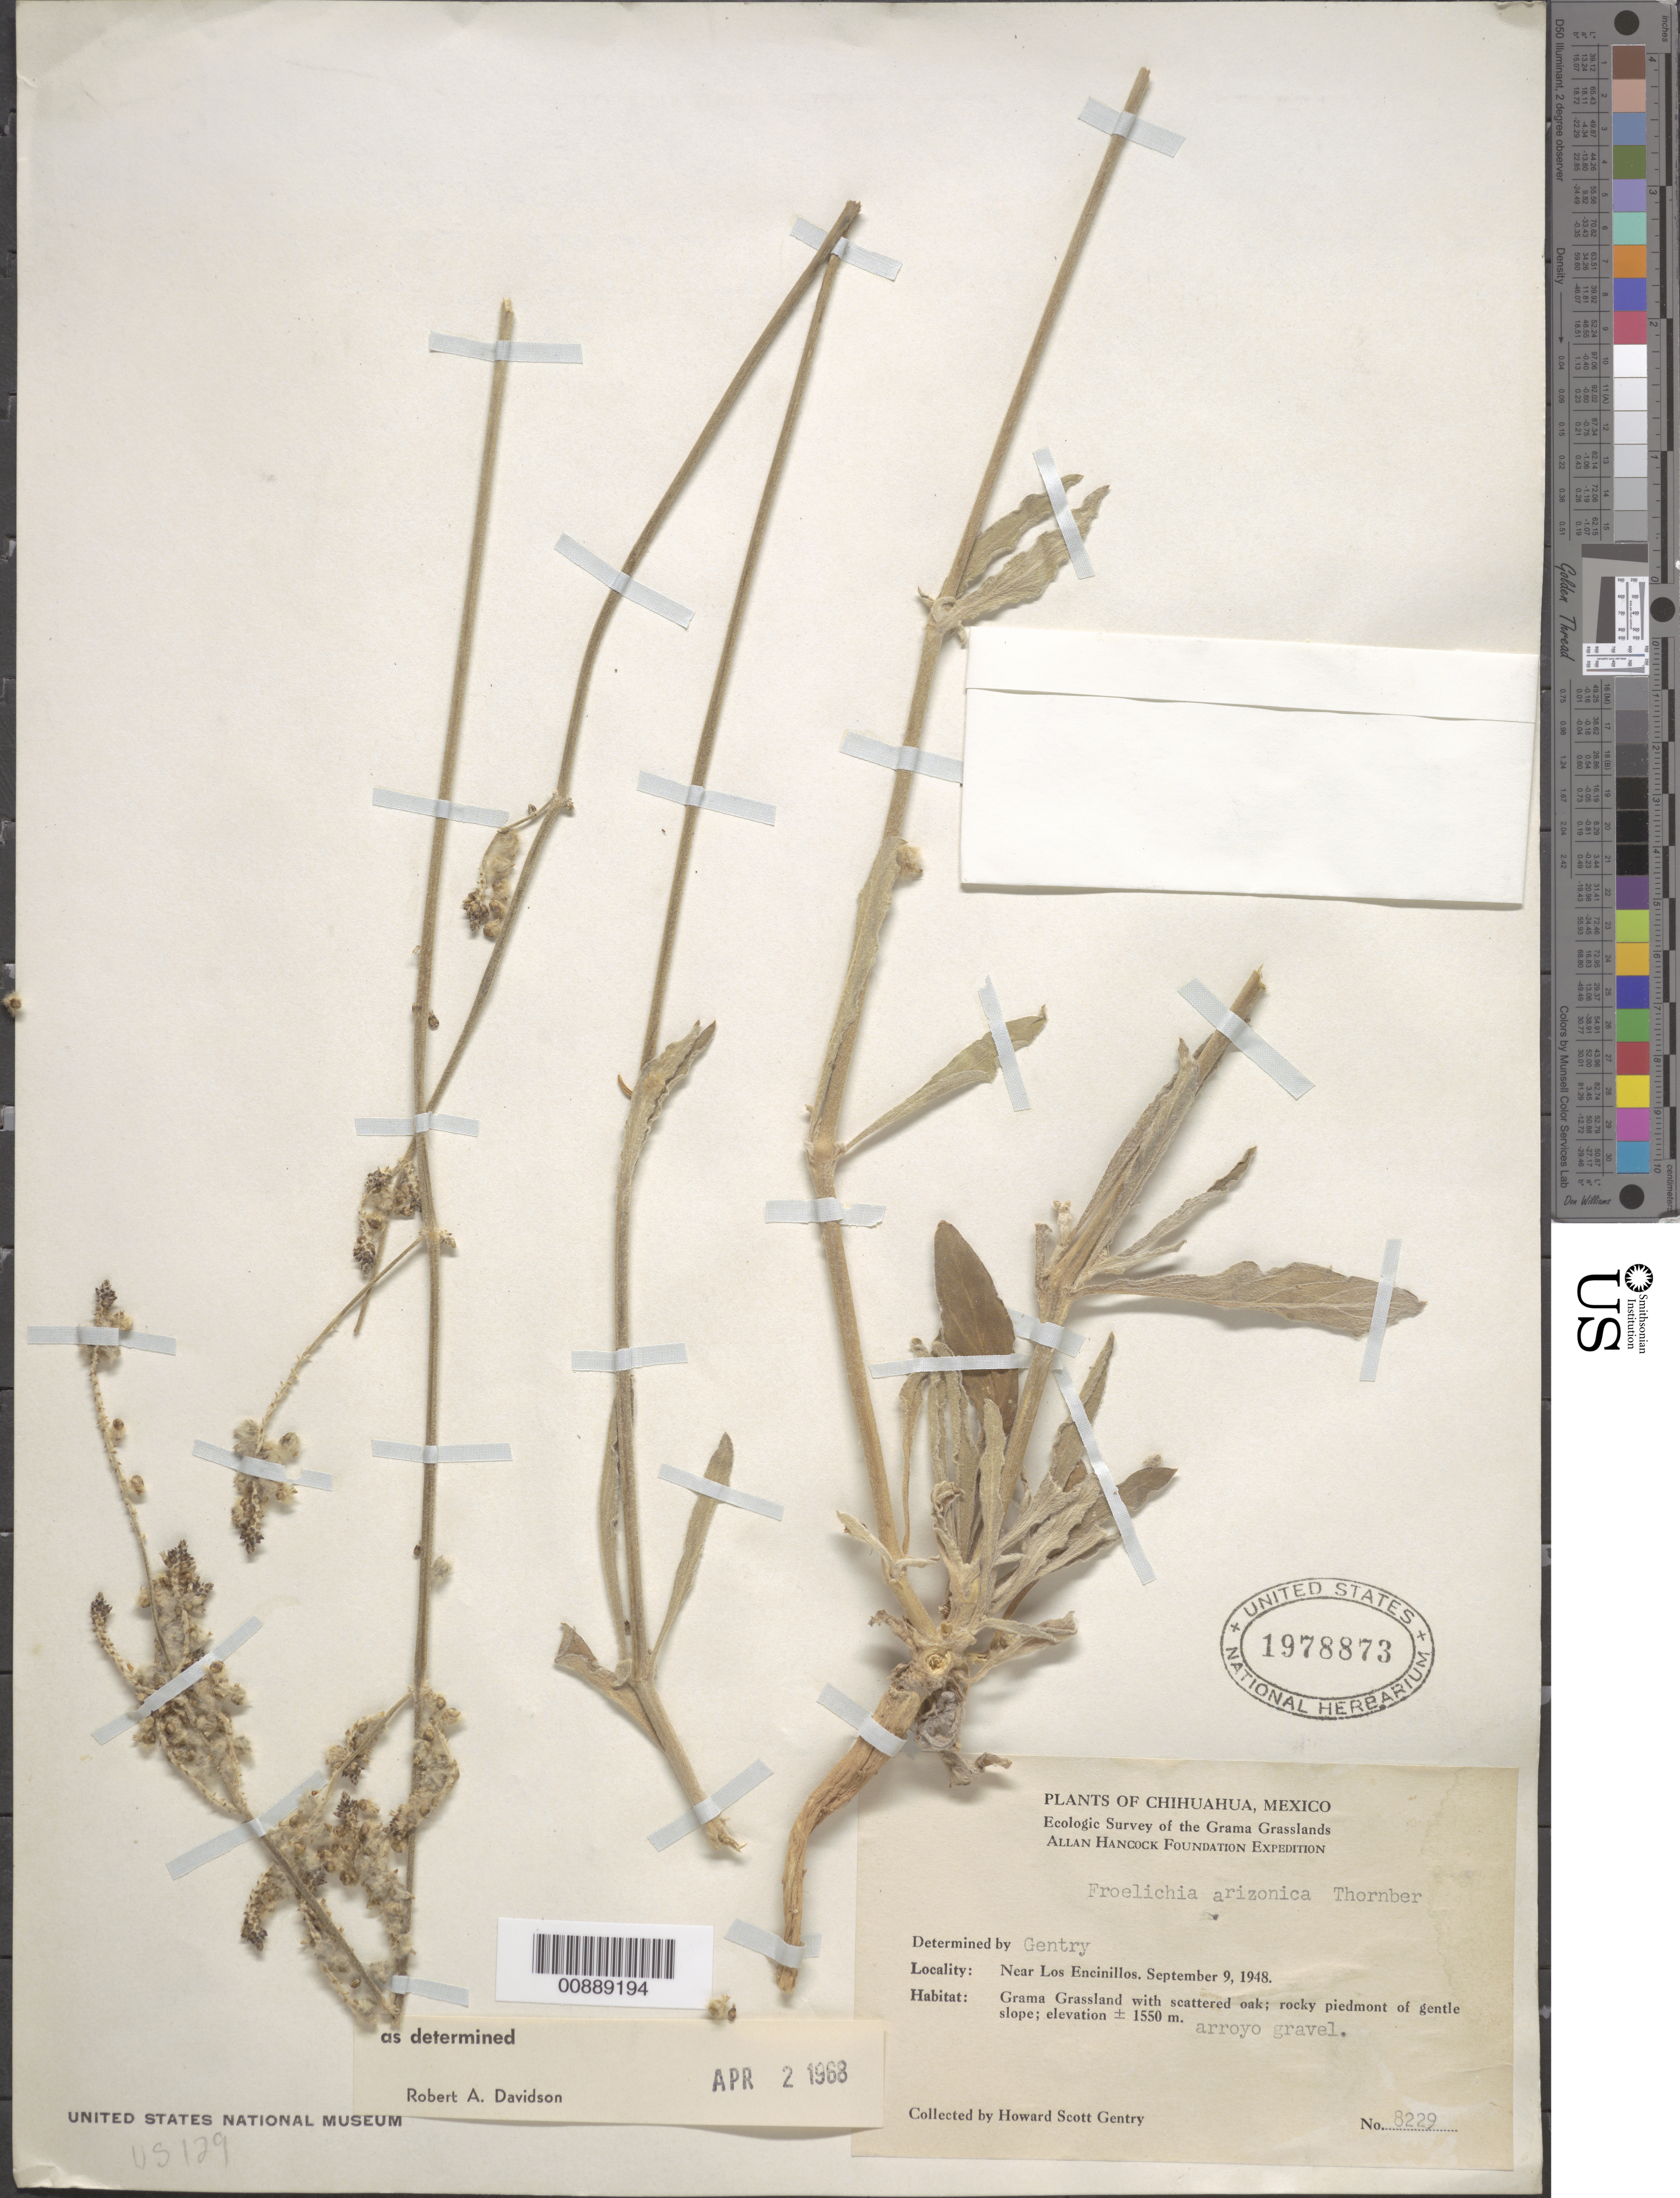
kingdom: Plantae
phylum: Tracheophyta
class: Magnoliopsida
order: Caryophyllales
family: Amaranthaceae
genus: Froelichia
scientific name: Froelichia arizonica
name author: Thornber ex Standl.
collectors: H. S. Gentry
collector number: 8229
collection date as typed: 09 Sep 1948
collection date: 1948-09-09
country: Mexico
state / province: Chihuahua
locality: Near Los Encinillos, Chihuahua.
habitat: Grama Grassland with scattered oak; rocky piedmont of gentle slope. Arroyo gravel.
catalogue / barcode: US 1978873